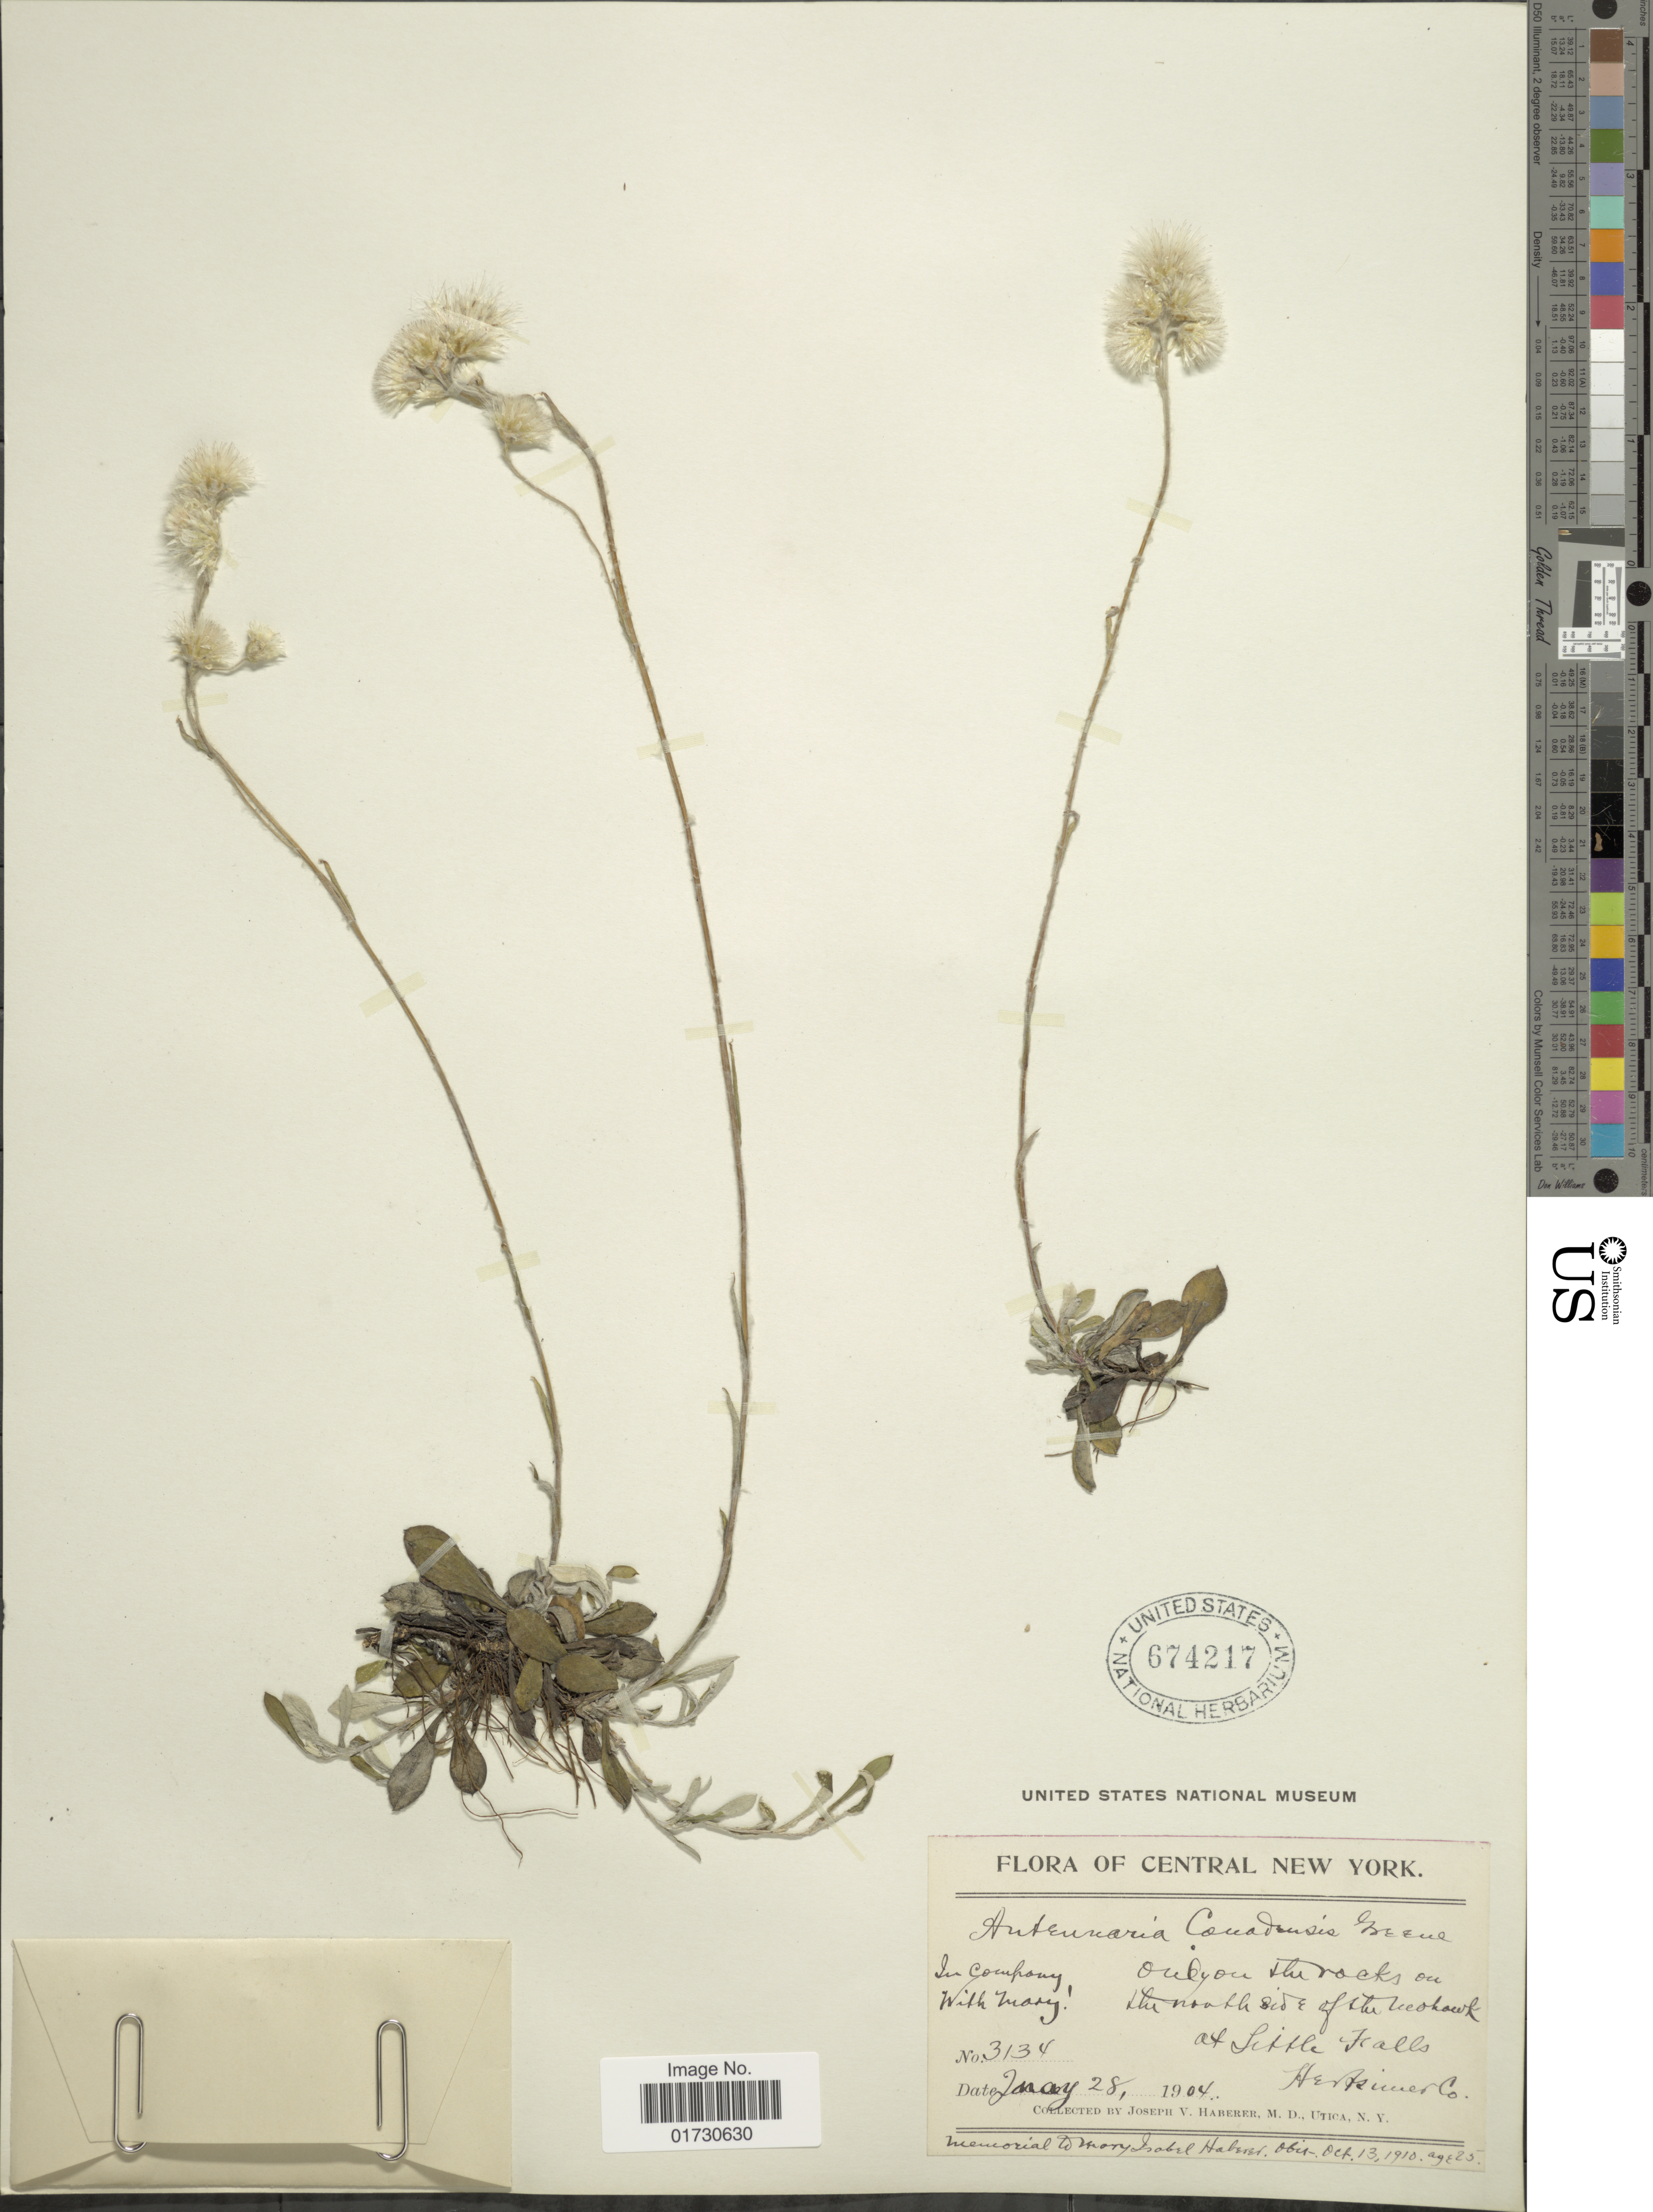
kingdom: Plantae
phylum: Tracheophyta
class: Magnoliopsida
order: Asterales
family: Asteraceae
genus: Antennaria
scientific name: Antennaria canadensis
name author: Greene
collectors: J. V. Haberer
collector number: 3134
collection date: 1904-05-28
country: United States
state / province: New York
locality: Central New York, The North side of the Mohawk at Little Falls, Herkimer Co.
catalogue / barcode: US 674217